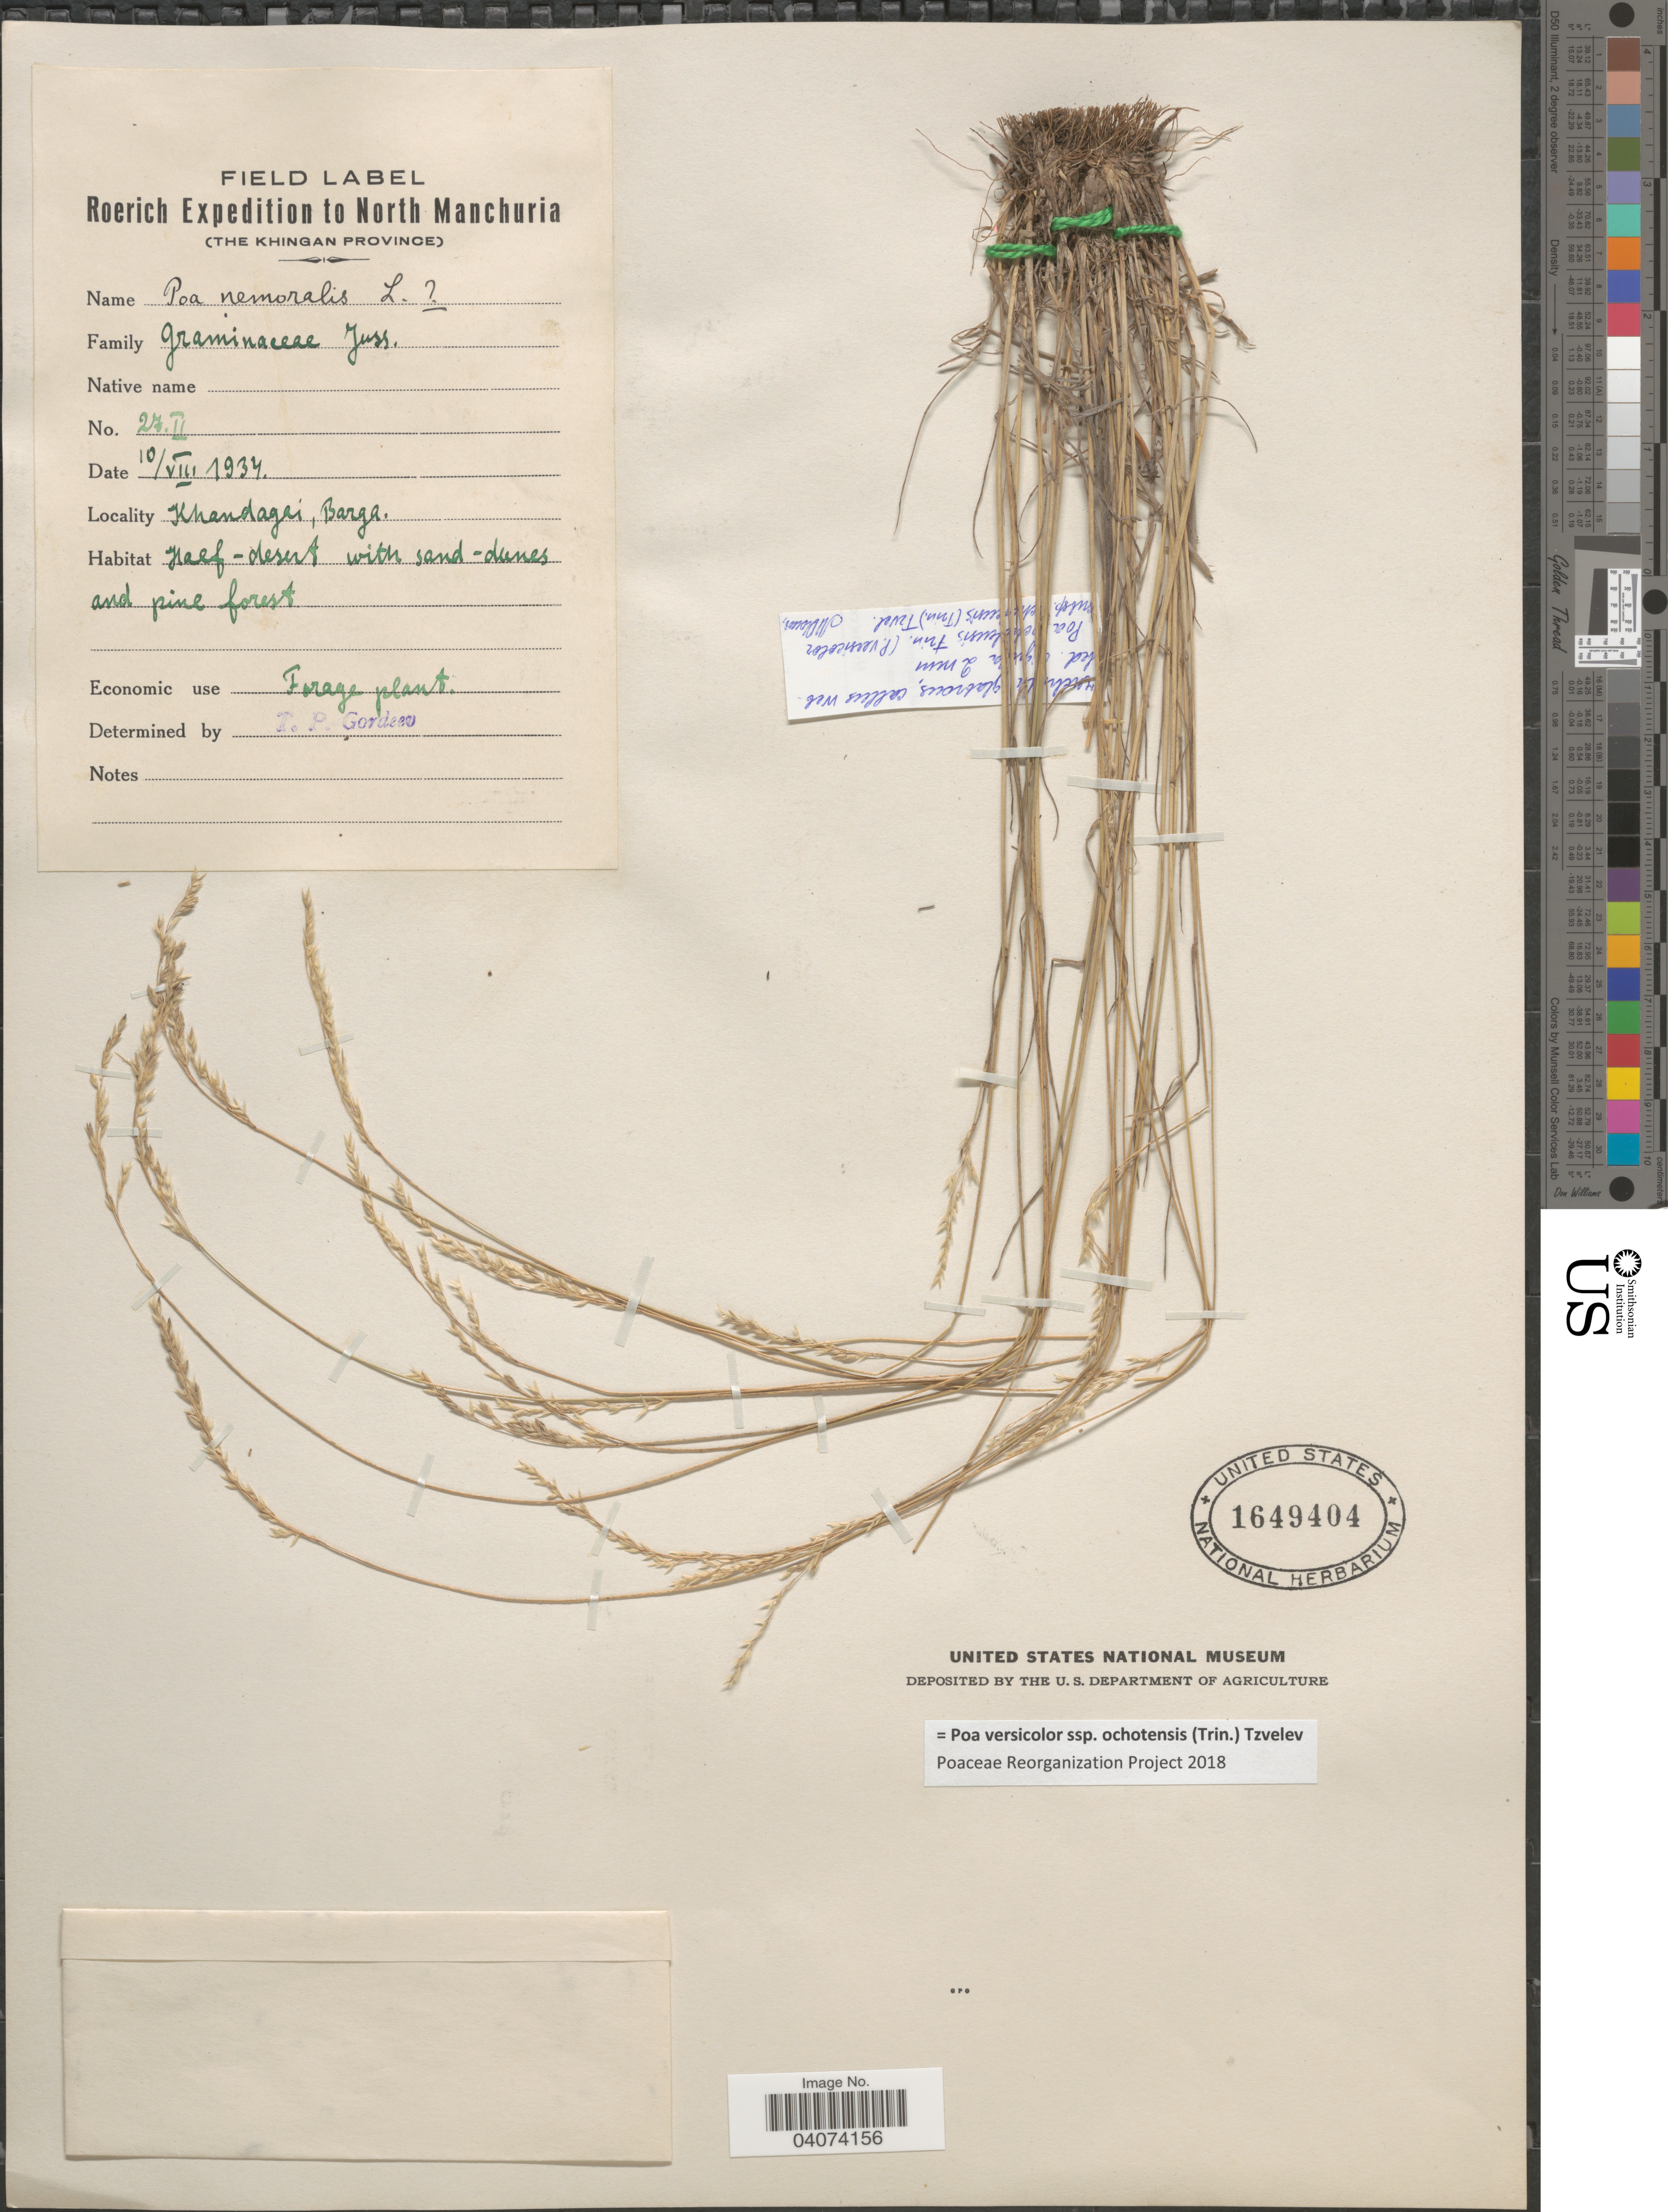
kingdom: Plantae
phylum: Tracheophyta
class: Liliopsida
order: Poales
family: Poaceae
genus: Poa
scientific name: Poa versicolor subsp. ochotensis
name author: (Trin.) Tzvelev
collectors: Roerich Expedition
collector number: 27II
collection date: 1934-08-10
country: China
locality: North Manchuria (The Khingan Province). Khandagri, Barga.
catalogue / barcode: US 1649404